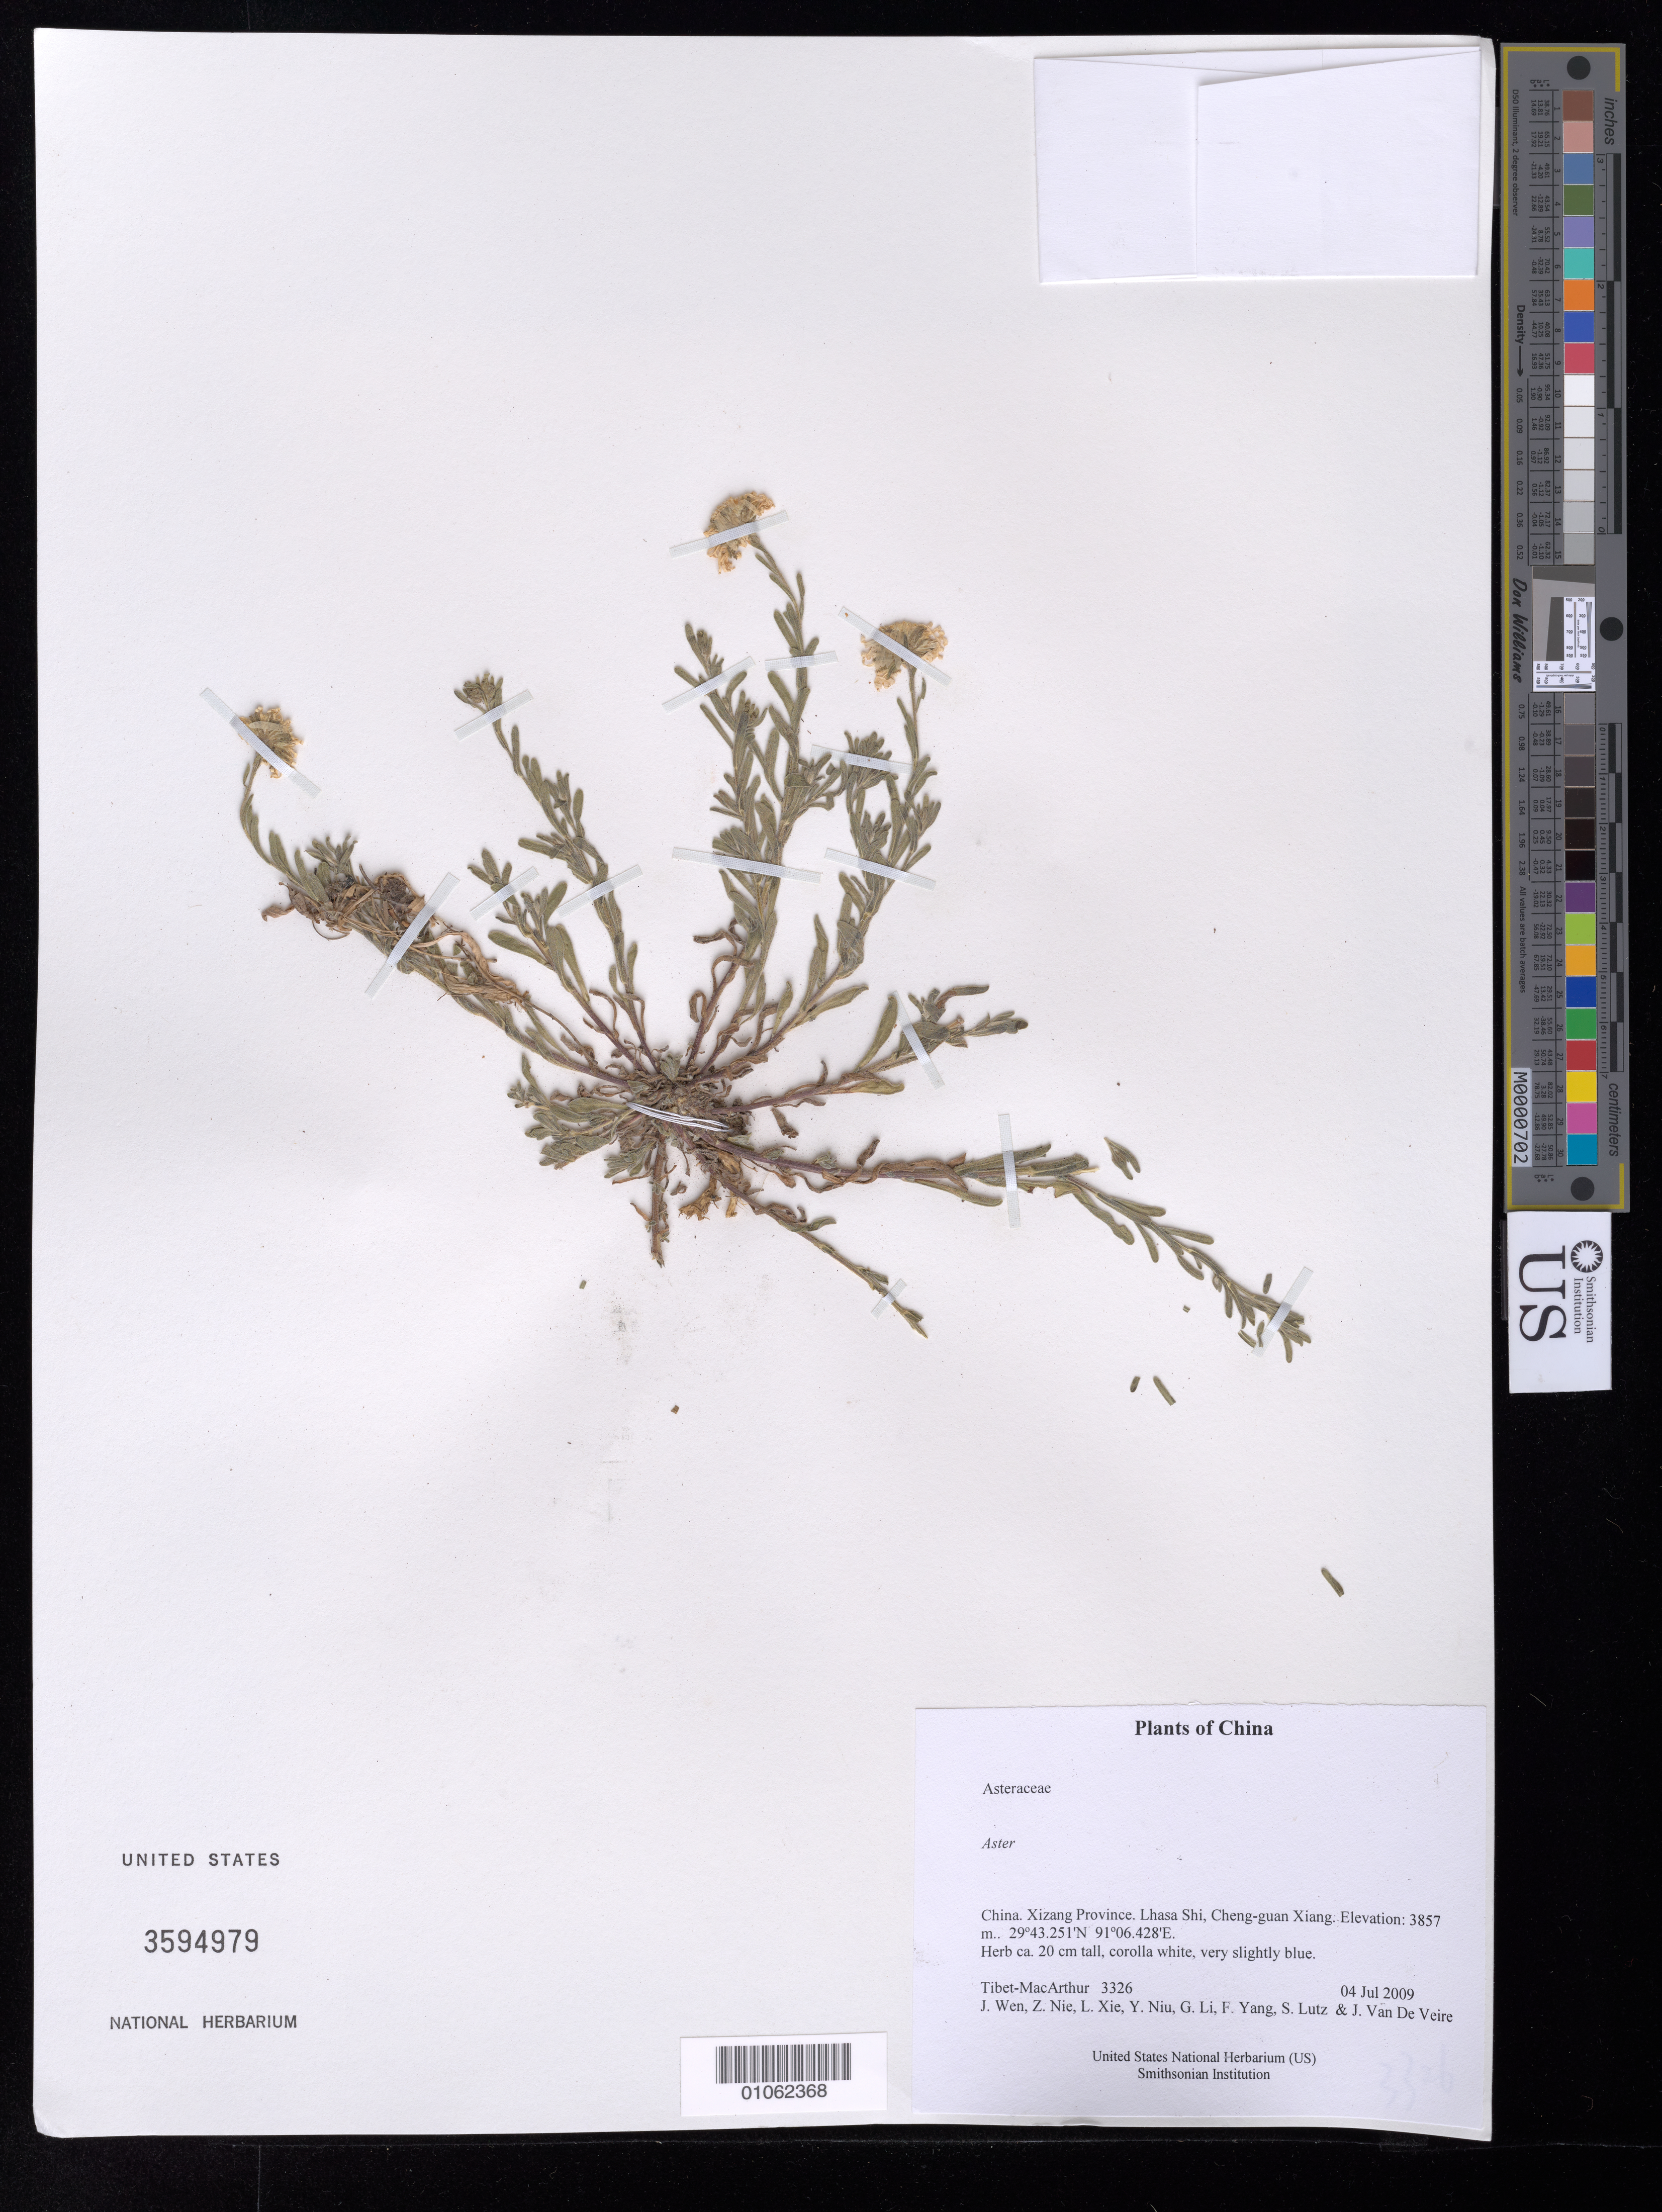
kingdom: Plantae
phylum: Tracheophyta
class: Magnoliopsida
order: Asterales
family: Asteraceae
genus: Aster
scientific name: Aster sp.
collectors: Tibet-MacArthur, J. Wen, Z. Nie, L. Xie, Y. Niu, G. Li, F. Yang, S. Lutz & J. Van De Veire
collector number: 3326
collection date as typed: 04 Jul 2009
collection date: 2009-07-04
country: China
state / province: Xizang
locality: Lhasa Shi, Cheng-guan Xiang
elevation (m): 3857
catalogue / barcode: US 3594979